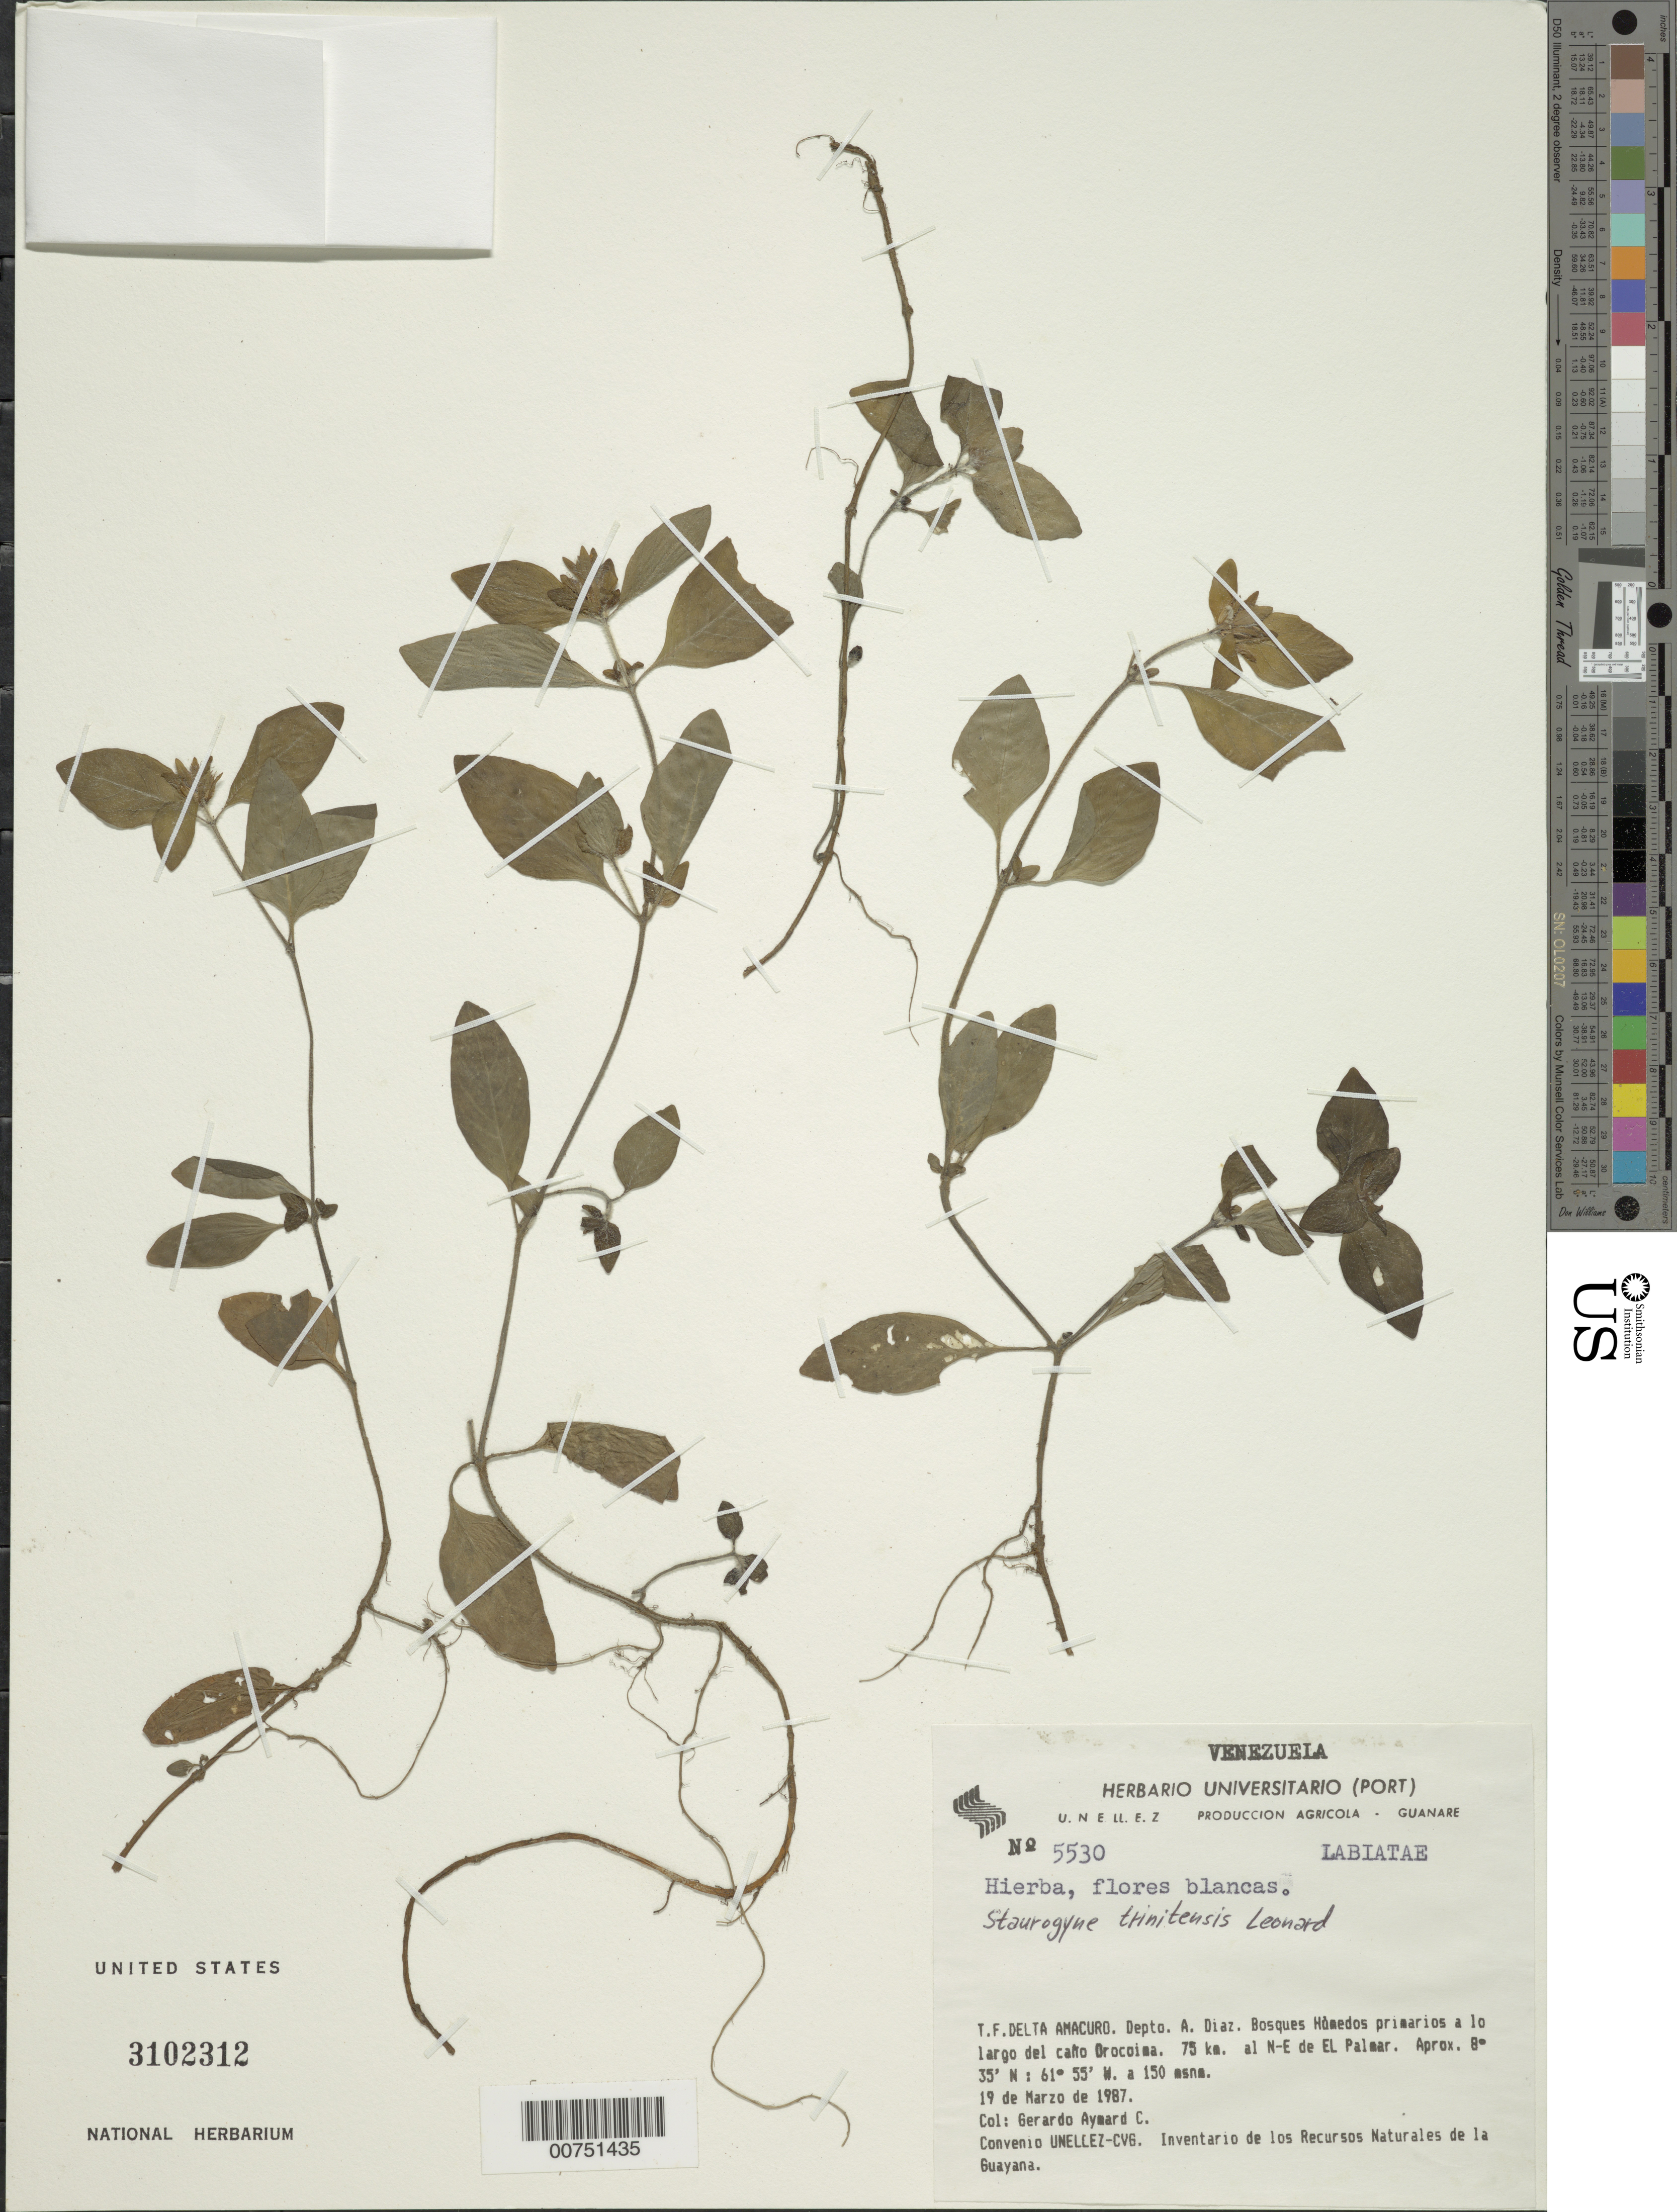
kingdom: Plantae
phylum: Tracheophyta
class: Magnoliopsida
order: Lamiales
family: Acanthaceae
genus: Staurogyne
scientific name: Staurogyne trinitensis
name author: Leonard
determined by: Wasshausen, Dieter C., (BOT), Smithsonian Institution - National Museum of Natural History (UNITED STATES)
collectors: G. A. Aymard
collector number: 5530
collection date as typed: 19-Mar-87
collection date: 1987-03-19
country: Venezuela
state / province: Delta Amacuro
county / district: Antonio Díaz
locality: Caño Orocoima, 75 km al NE de El Palmar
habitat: Bosques húmedos primarios a lo largo del caño Orocoima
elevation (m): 150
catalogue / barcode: US 3102312